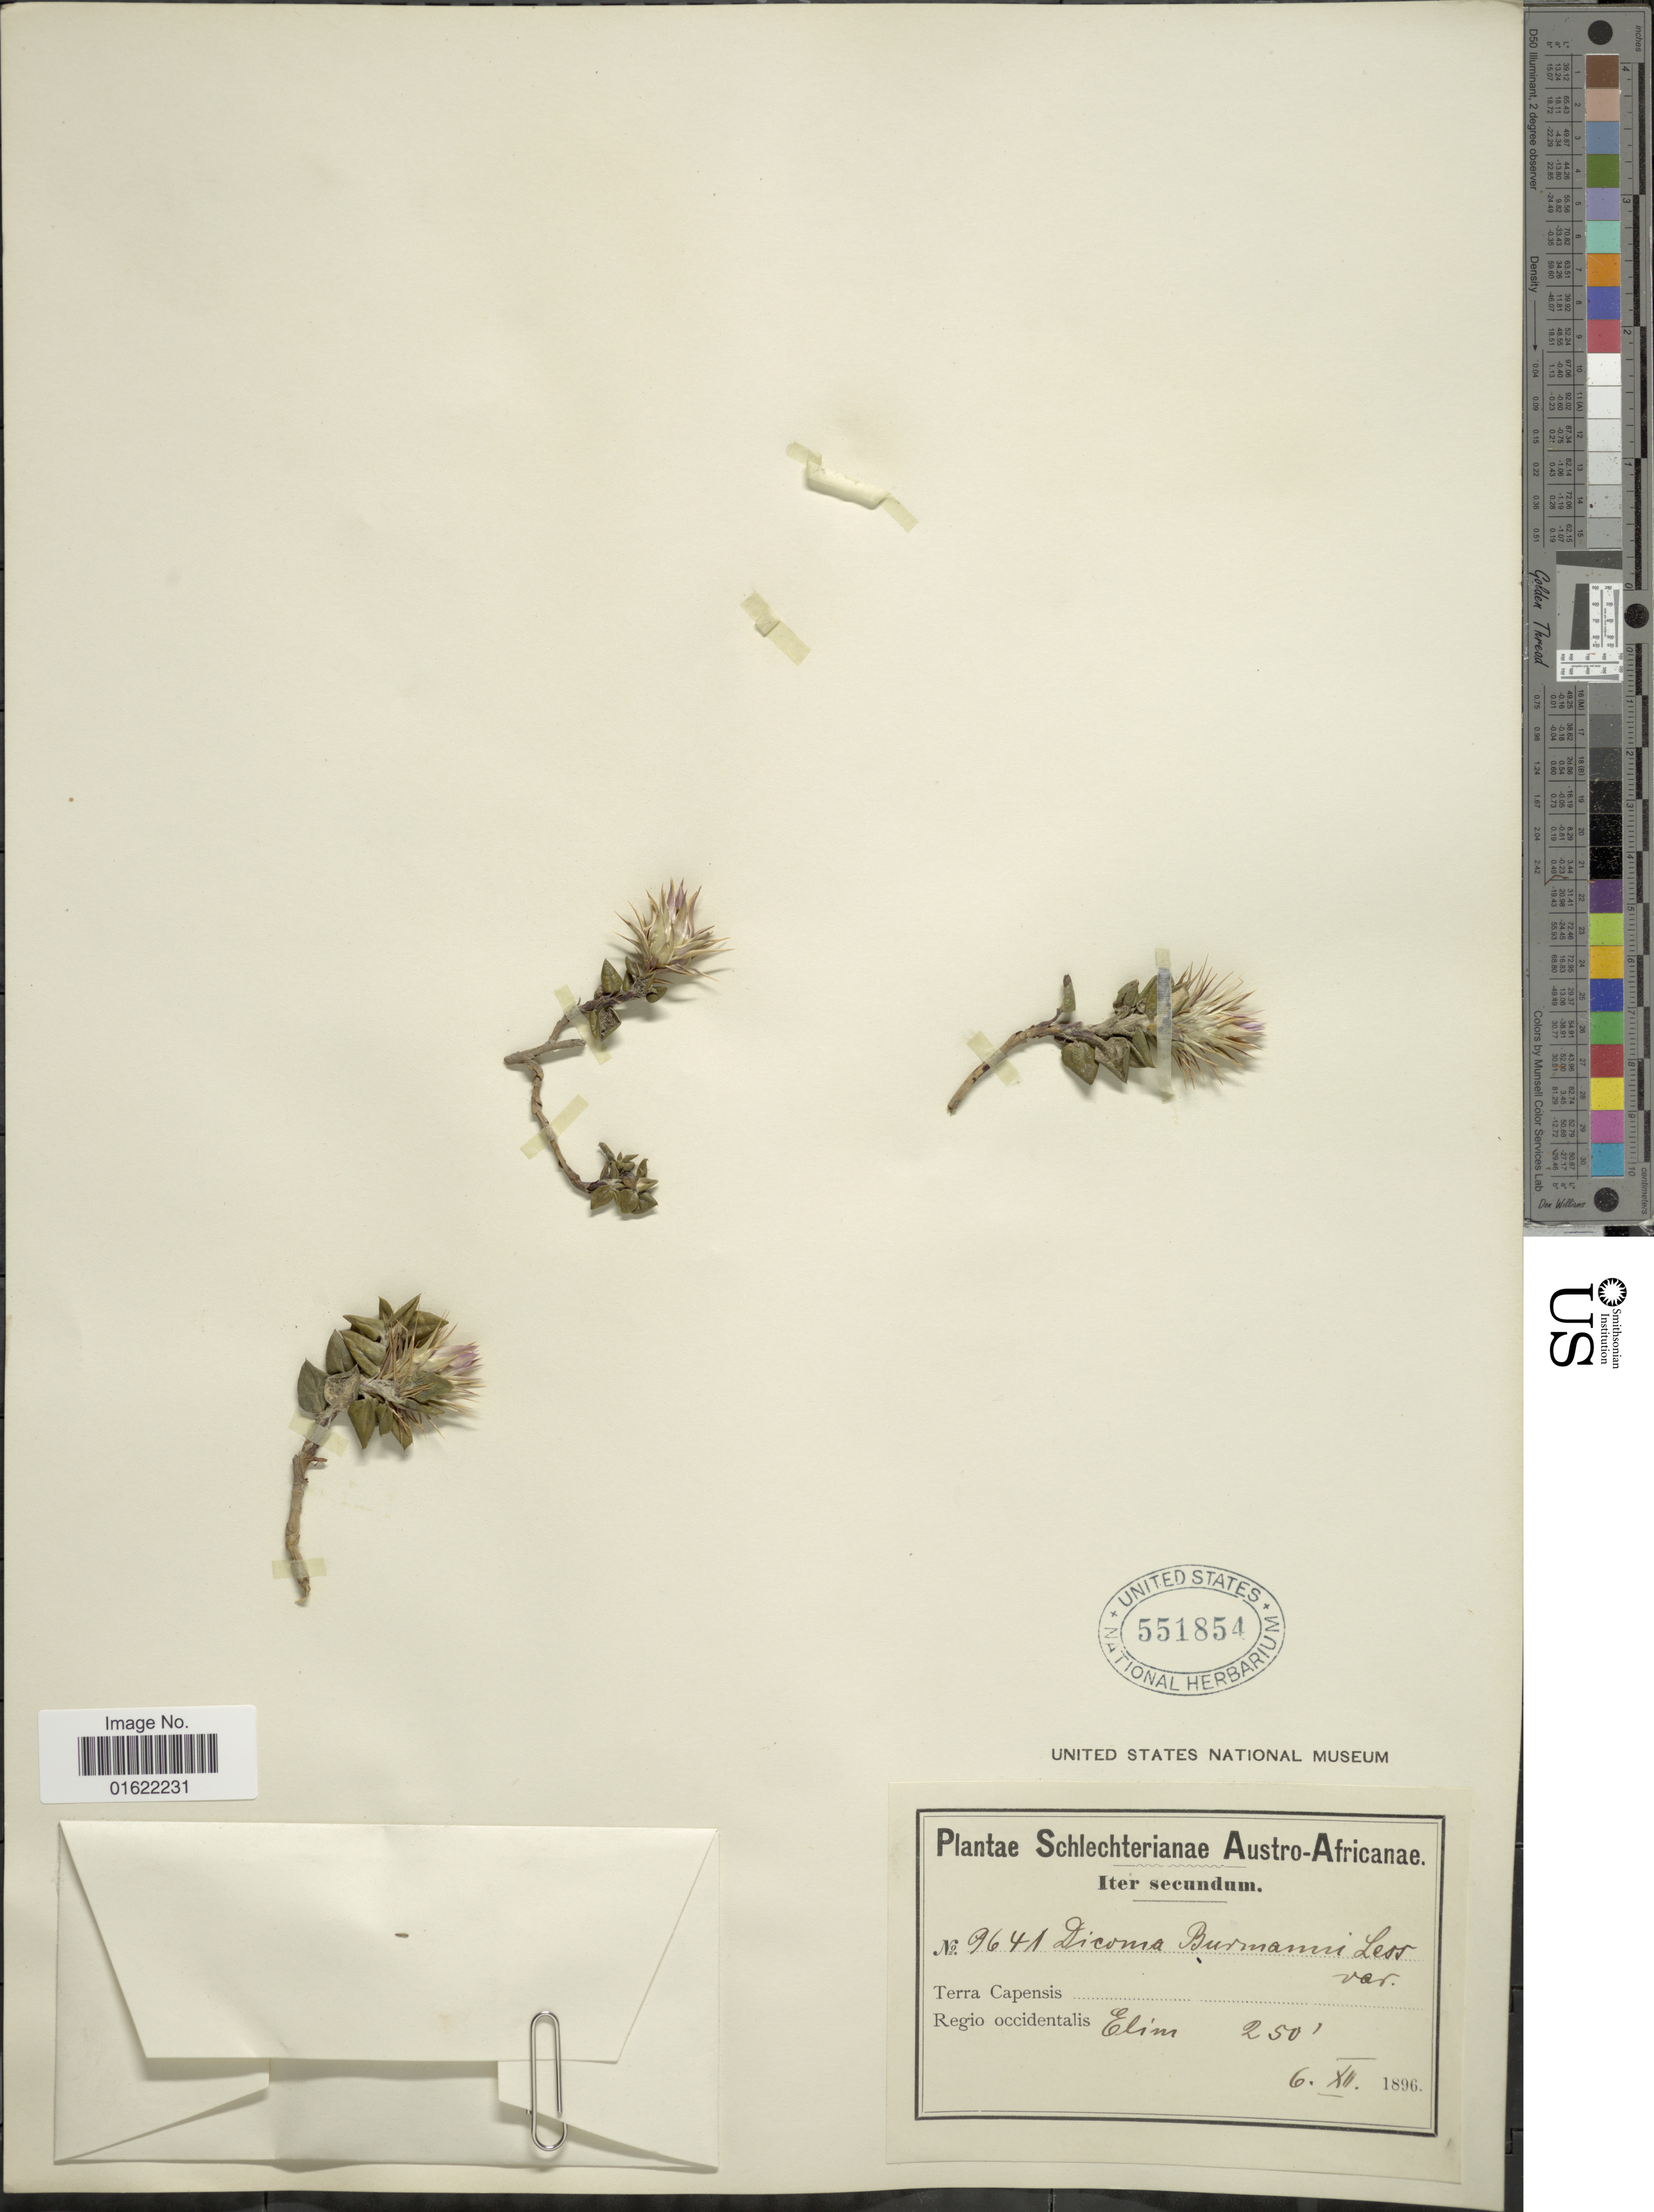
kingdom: Plantae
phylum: Tracheophyta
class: Magnoliopsida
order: Asterales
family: Asteraceae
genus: Macledium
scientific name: Macledium spinosum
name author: (L.) S. Ortiz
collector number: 9641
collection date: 1896-12-06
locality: Regio occidentalis Elim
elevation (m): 76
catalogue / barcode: US 551854